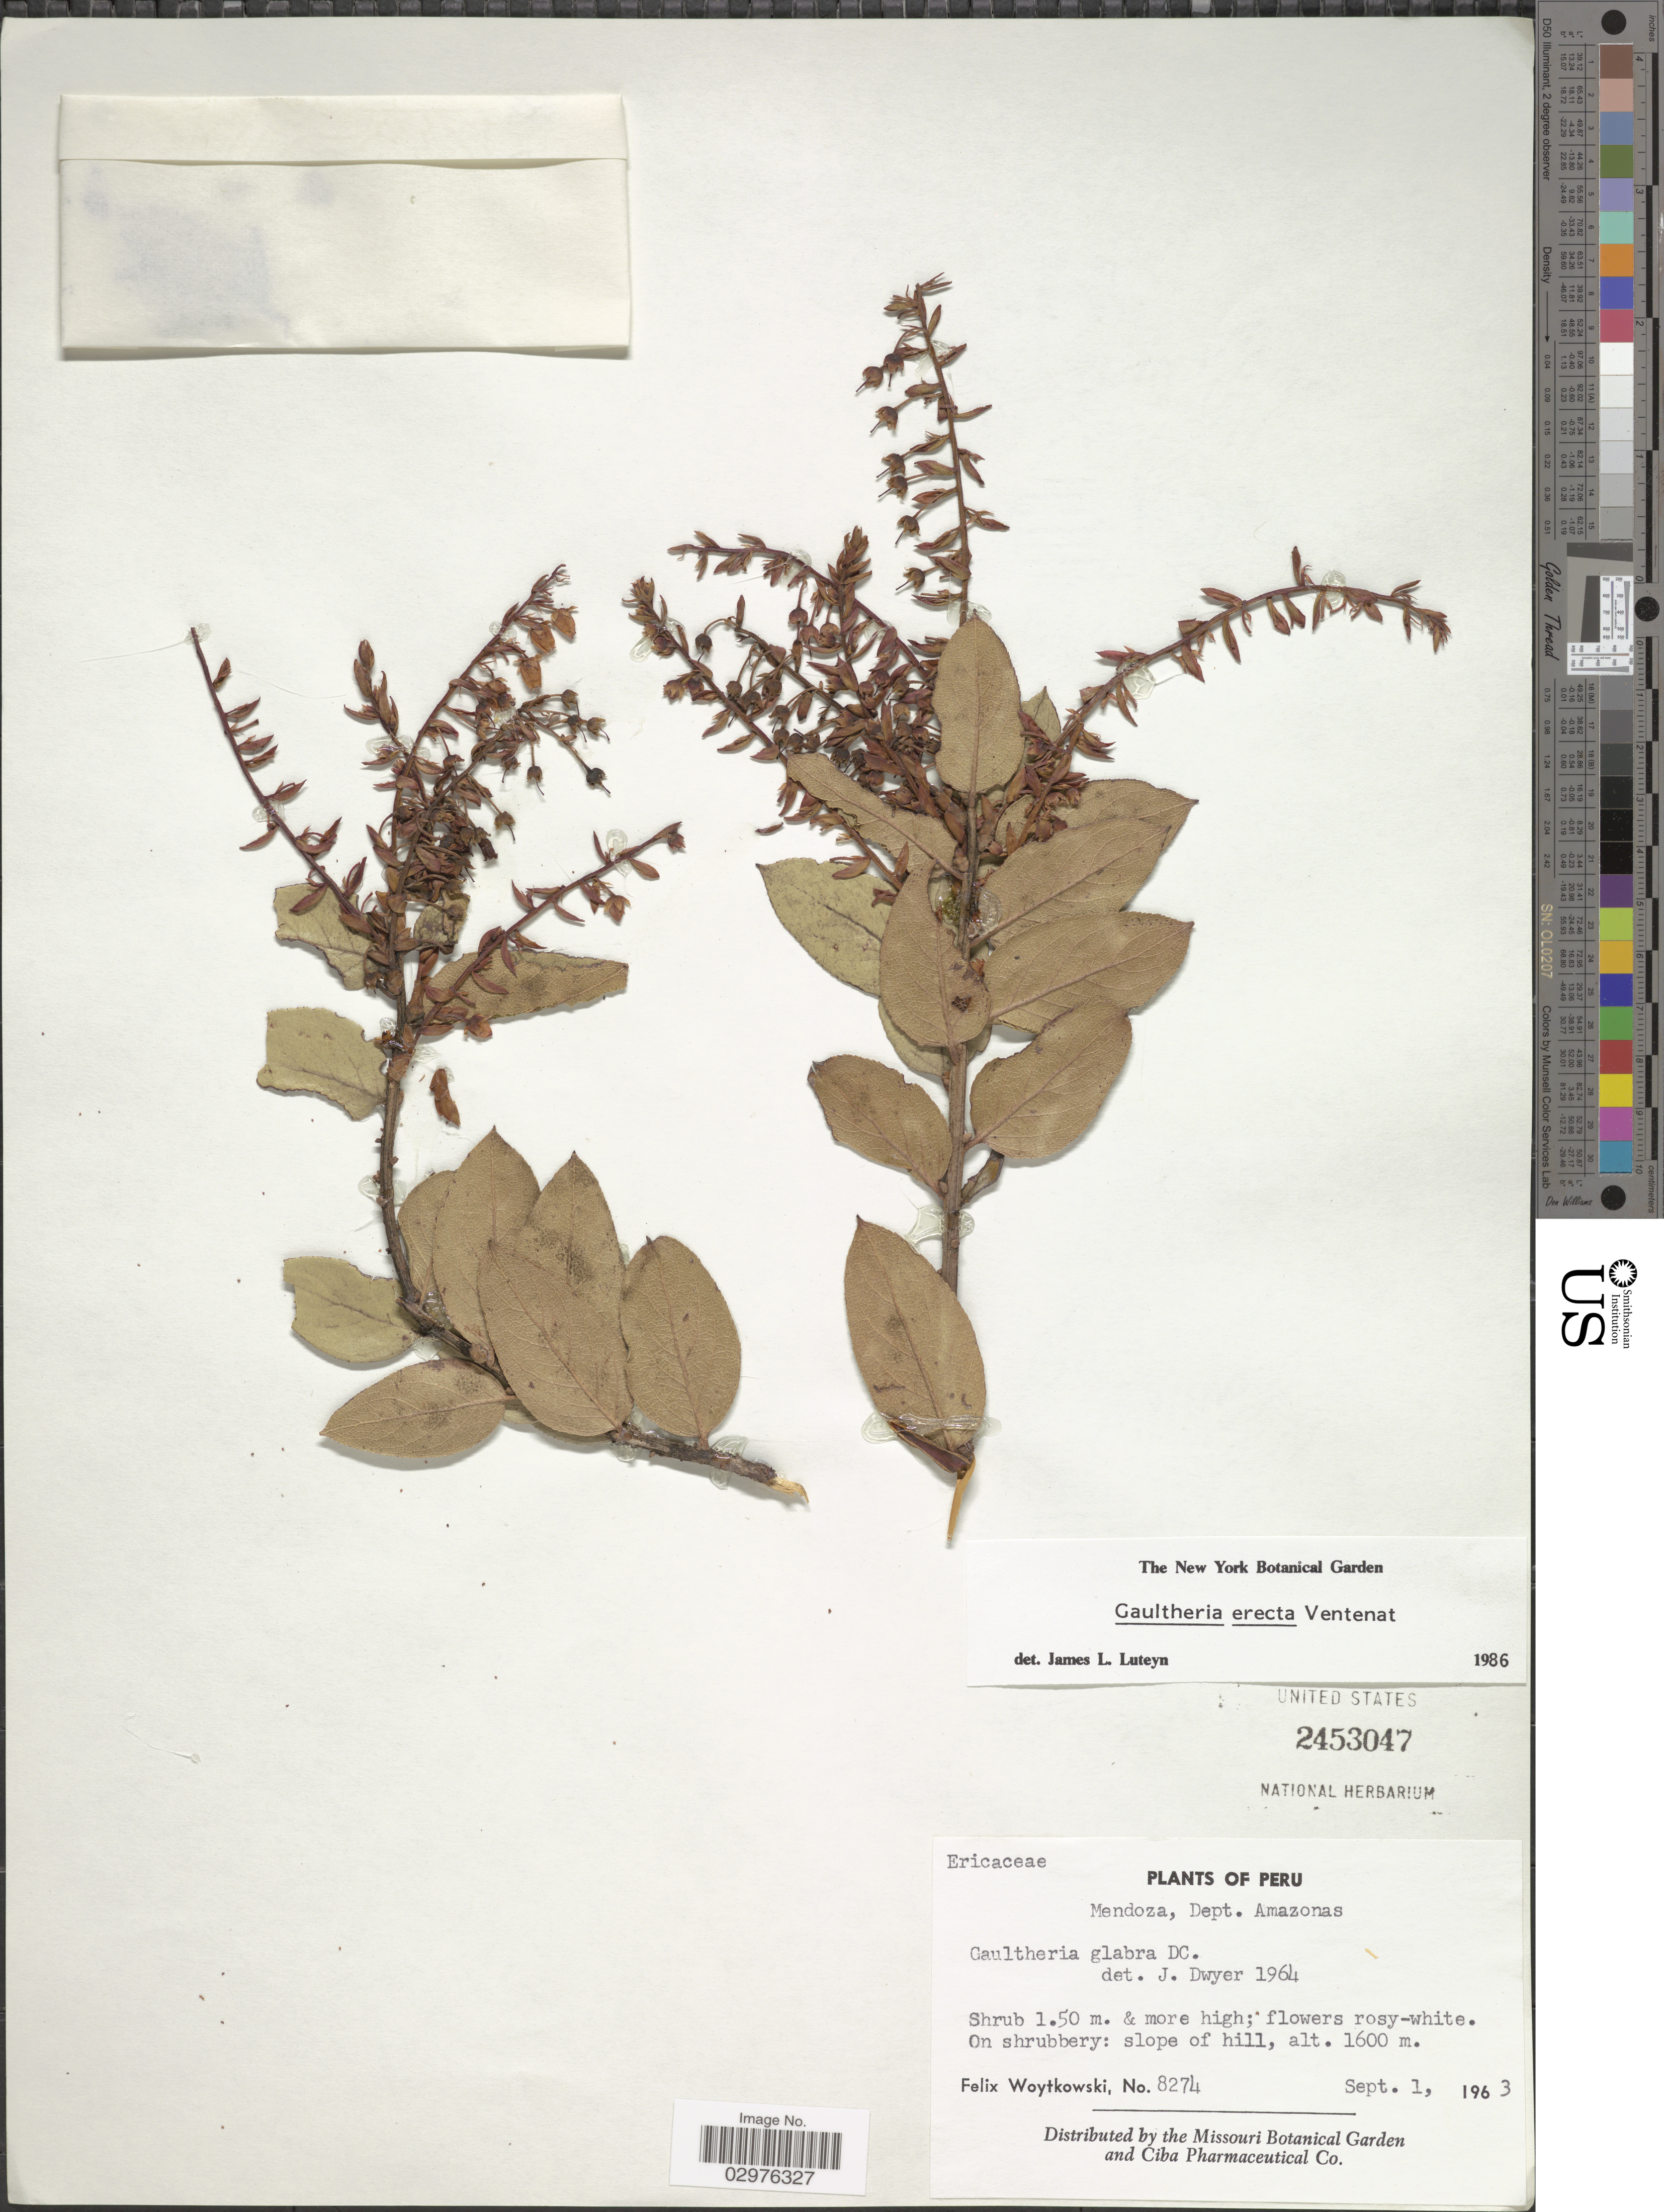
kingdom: Plantae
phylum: Tracheophyta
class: Magnoliopsida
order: Ericales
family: Ericaceae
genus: Gaultheria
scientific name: Gaultheria erecta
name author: Vent.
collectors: F. Woytkowski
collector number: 8274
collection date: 1963-09-01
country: Peru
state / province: Amazonas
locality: Mendoza, Dept. Amazonas. Slope of hill.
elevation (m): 1600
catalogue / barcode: US 2453047